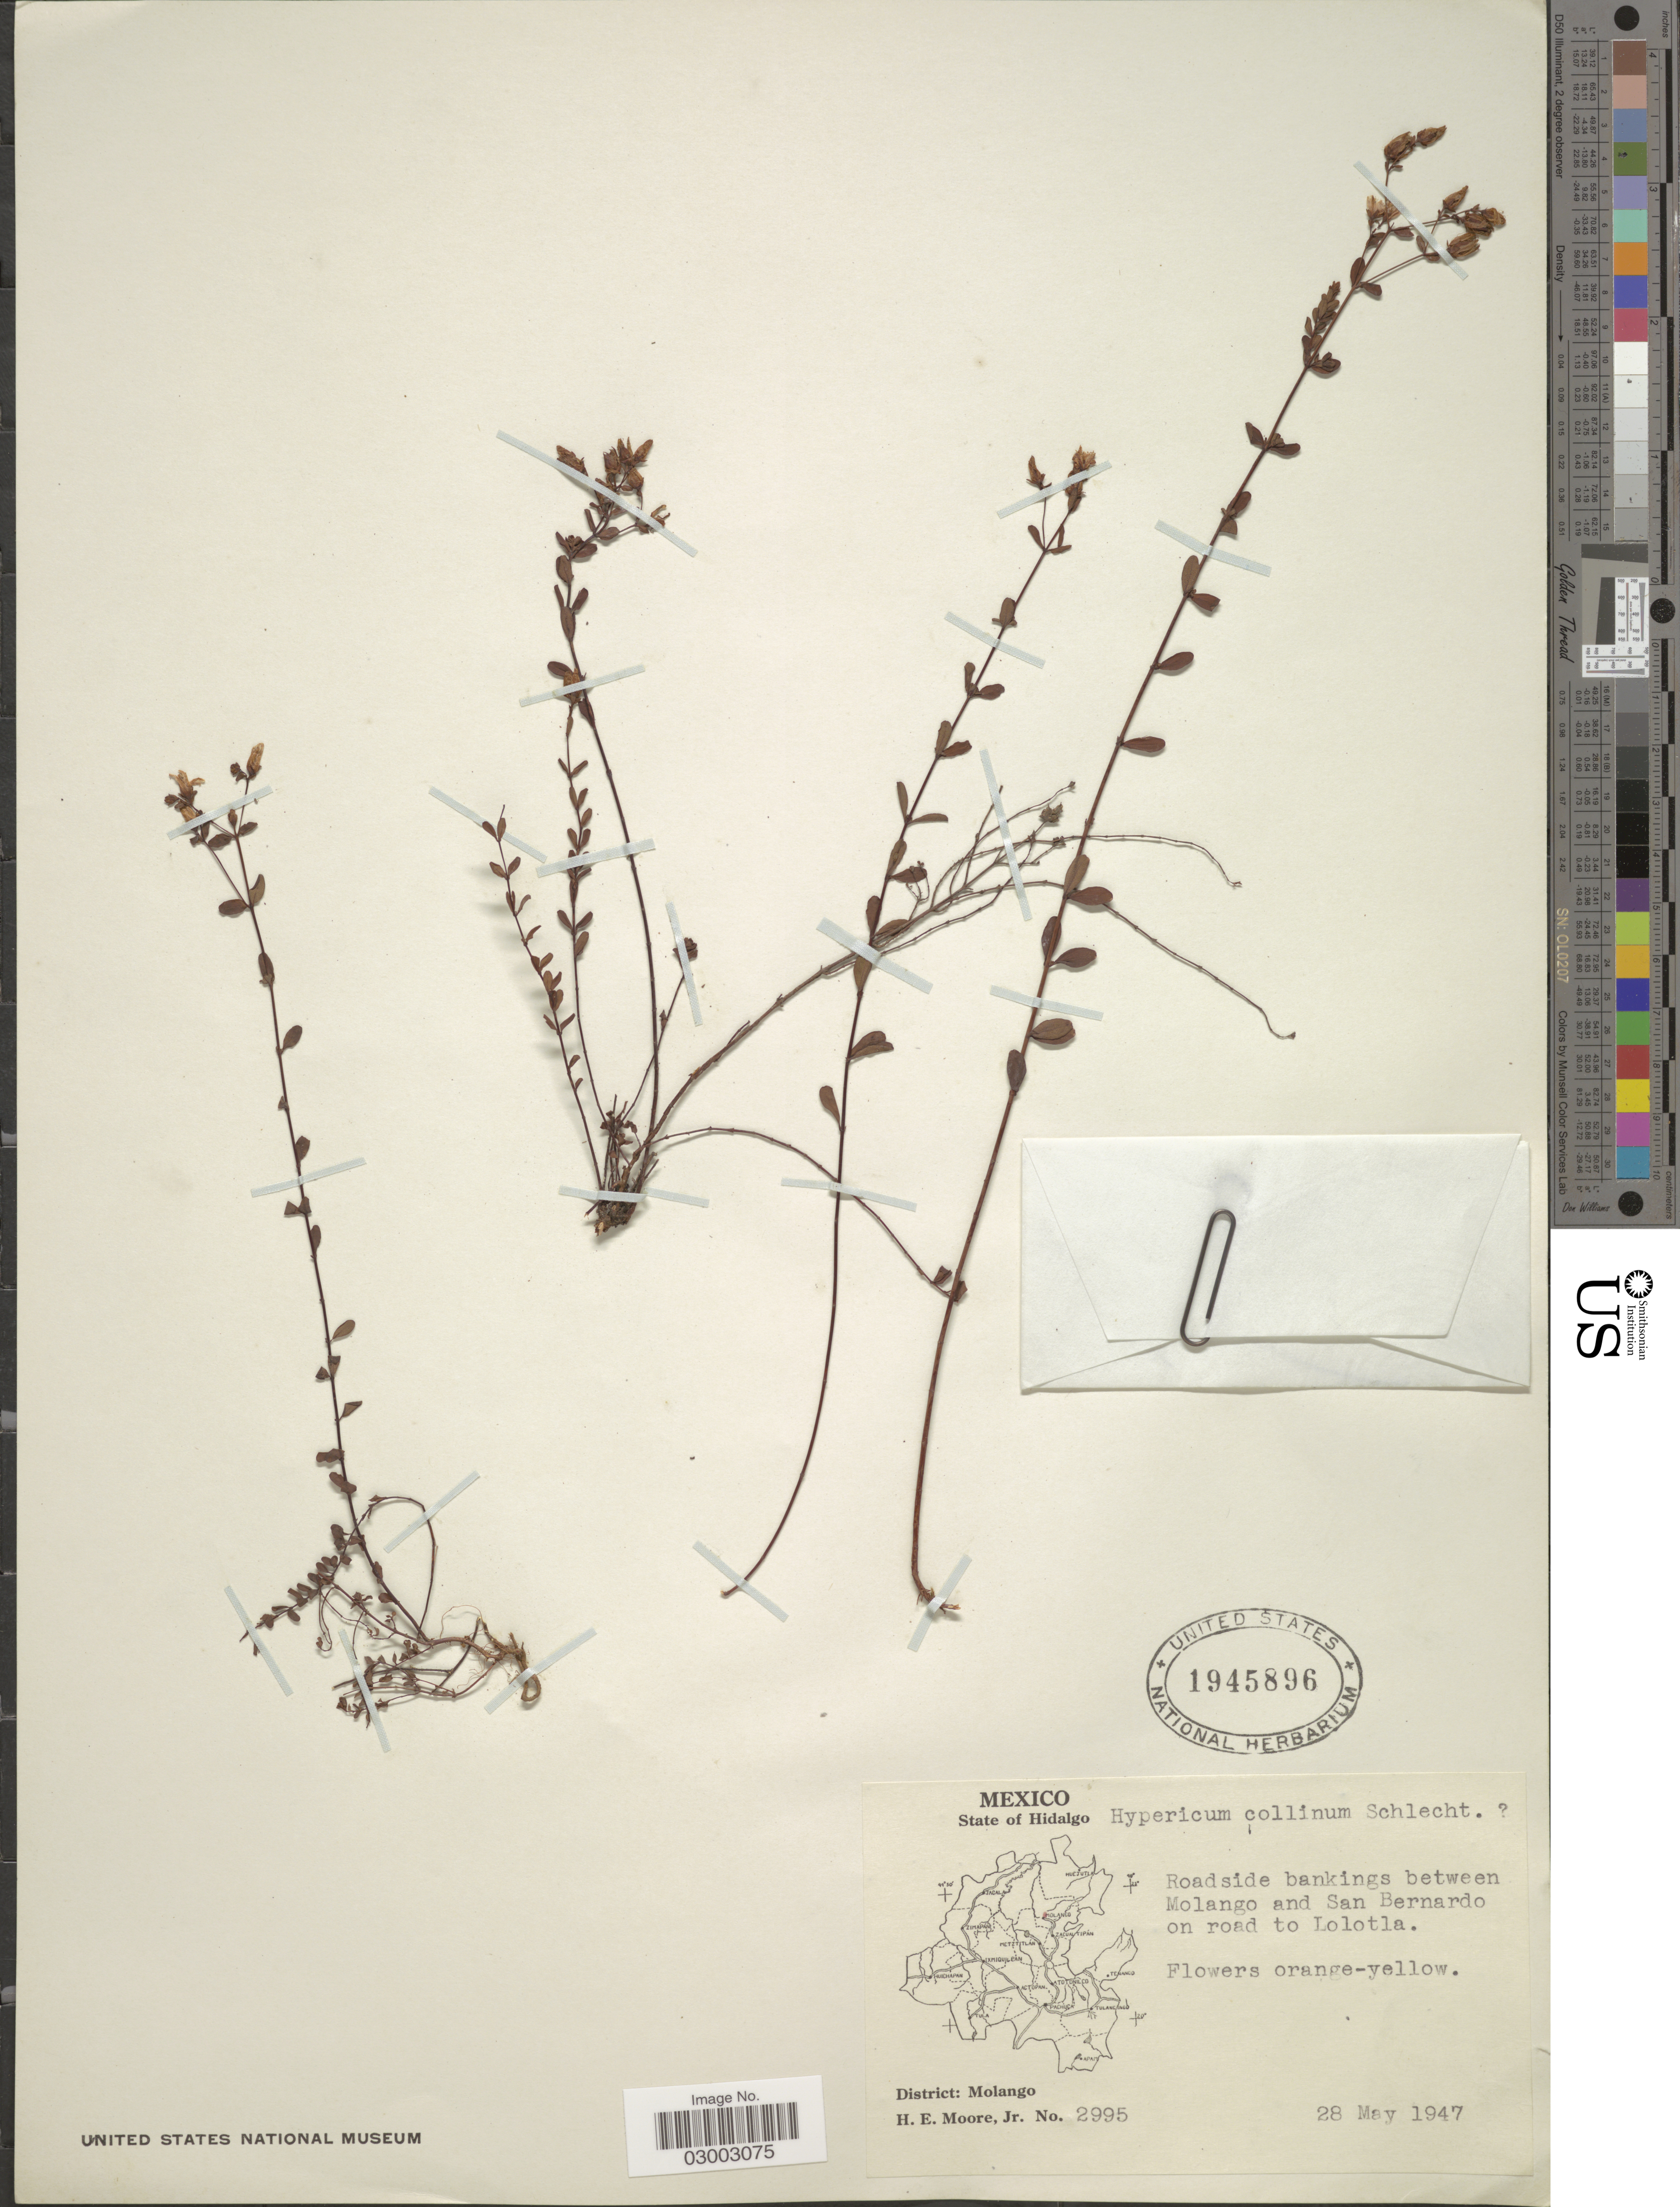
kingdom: Plantae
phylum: Tracheophyta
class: Magnoliopsida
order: Malpighiales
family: Hypericaceae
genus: Hypericum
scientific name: Hypericum collinum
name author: Schltdl. & Cham.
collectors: H. Moore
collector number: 2995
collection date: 1947-05-28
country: Mexico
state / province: Hidalgo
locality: Roadside bankings between Molango and San Bernardo on road to Lolotla.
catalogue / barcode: US 1945896